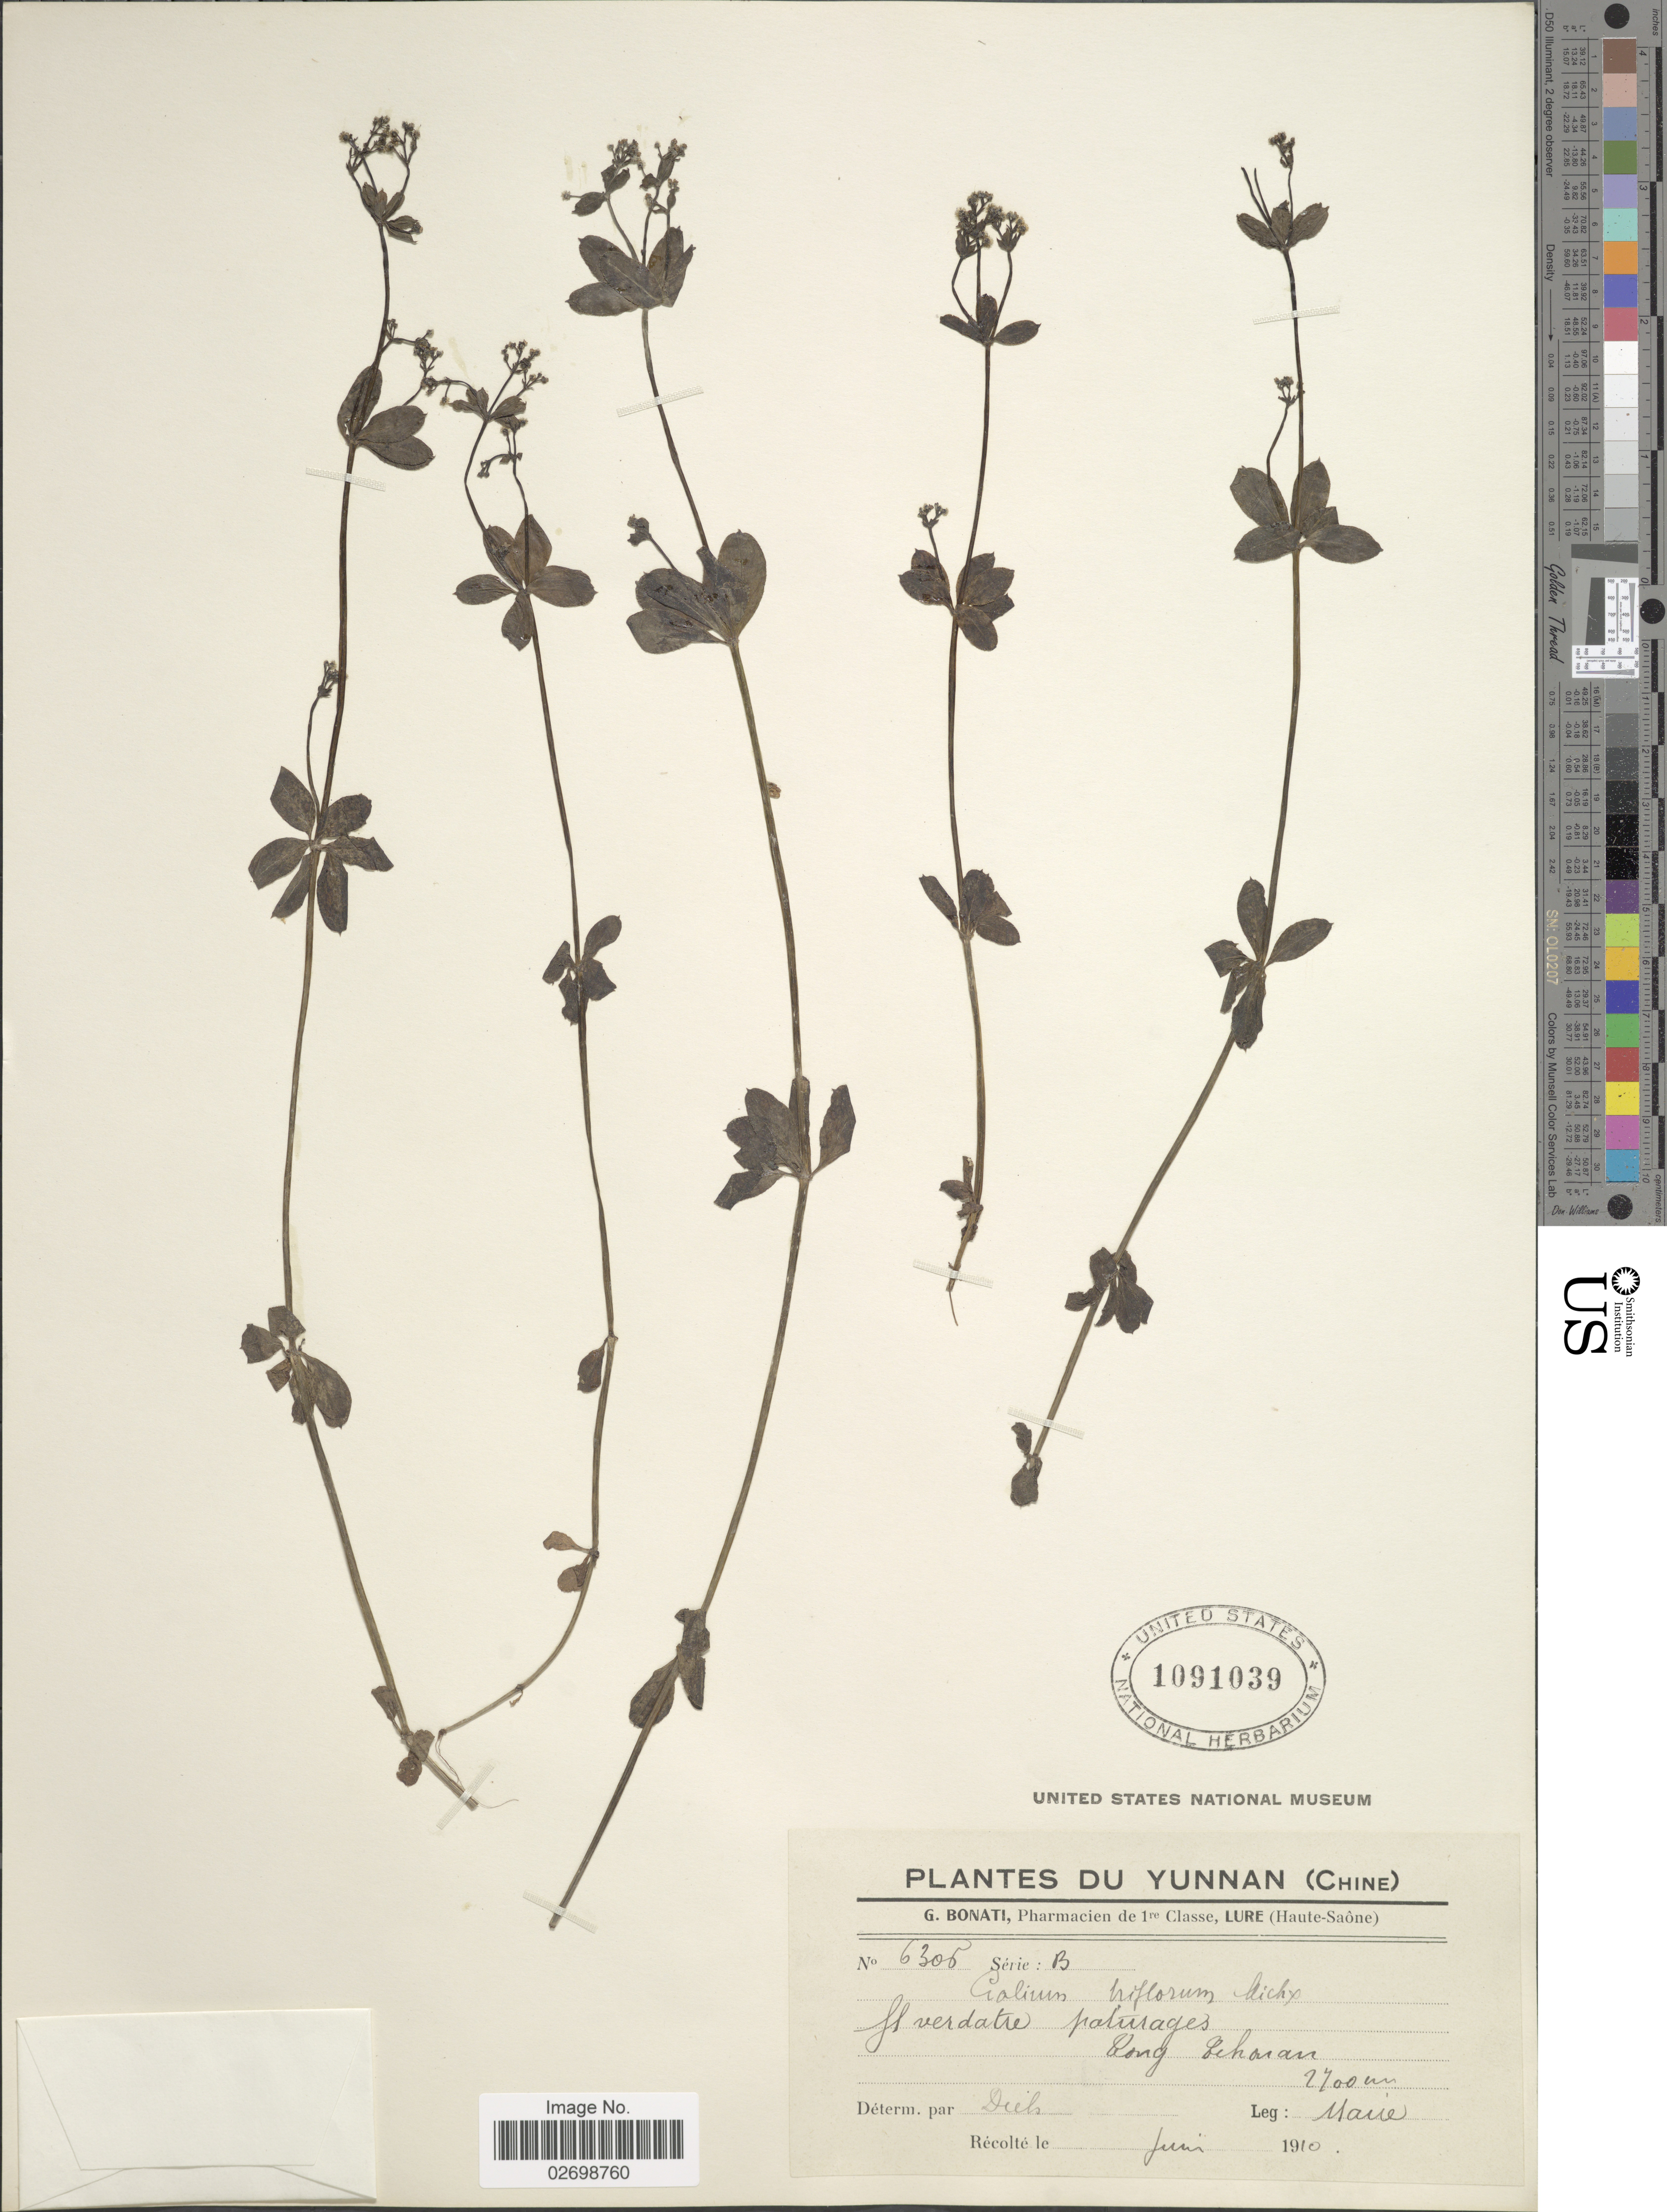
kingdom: Plantae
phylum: Tracheophyta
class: Magnoliopsida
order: Gentianales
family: Rubiaceae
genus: Galium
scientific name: Galium triflorum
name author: Michx.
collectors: Maire, --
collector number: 6306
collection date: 1910-06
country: China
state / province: Yunnan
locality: Du Yunnan (Chine) Fl. verdatre paturages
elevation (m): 2700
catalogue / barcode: US 1091039